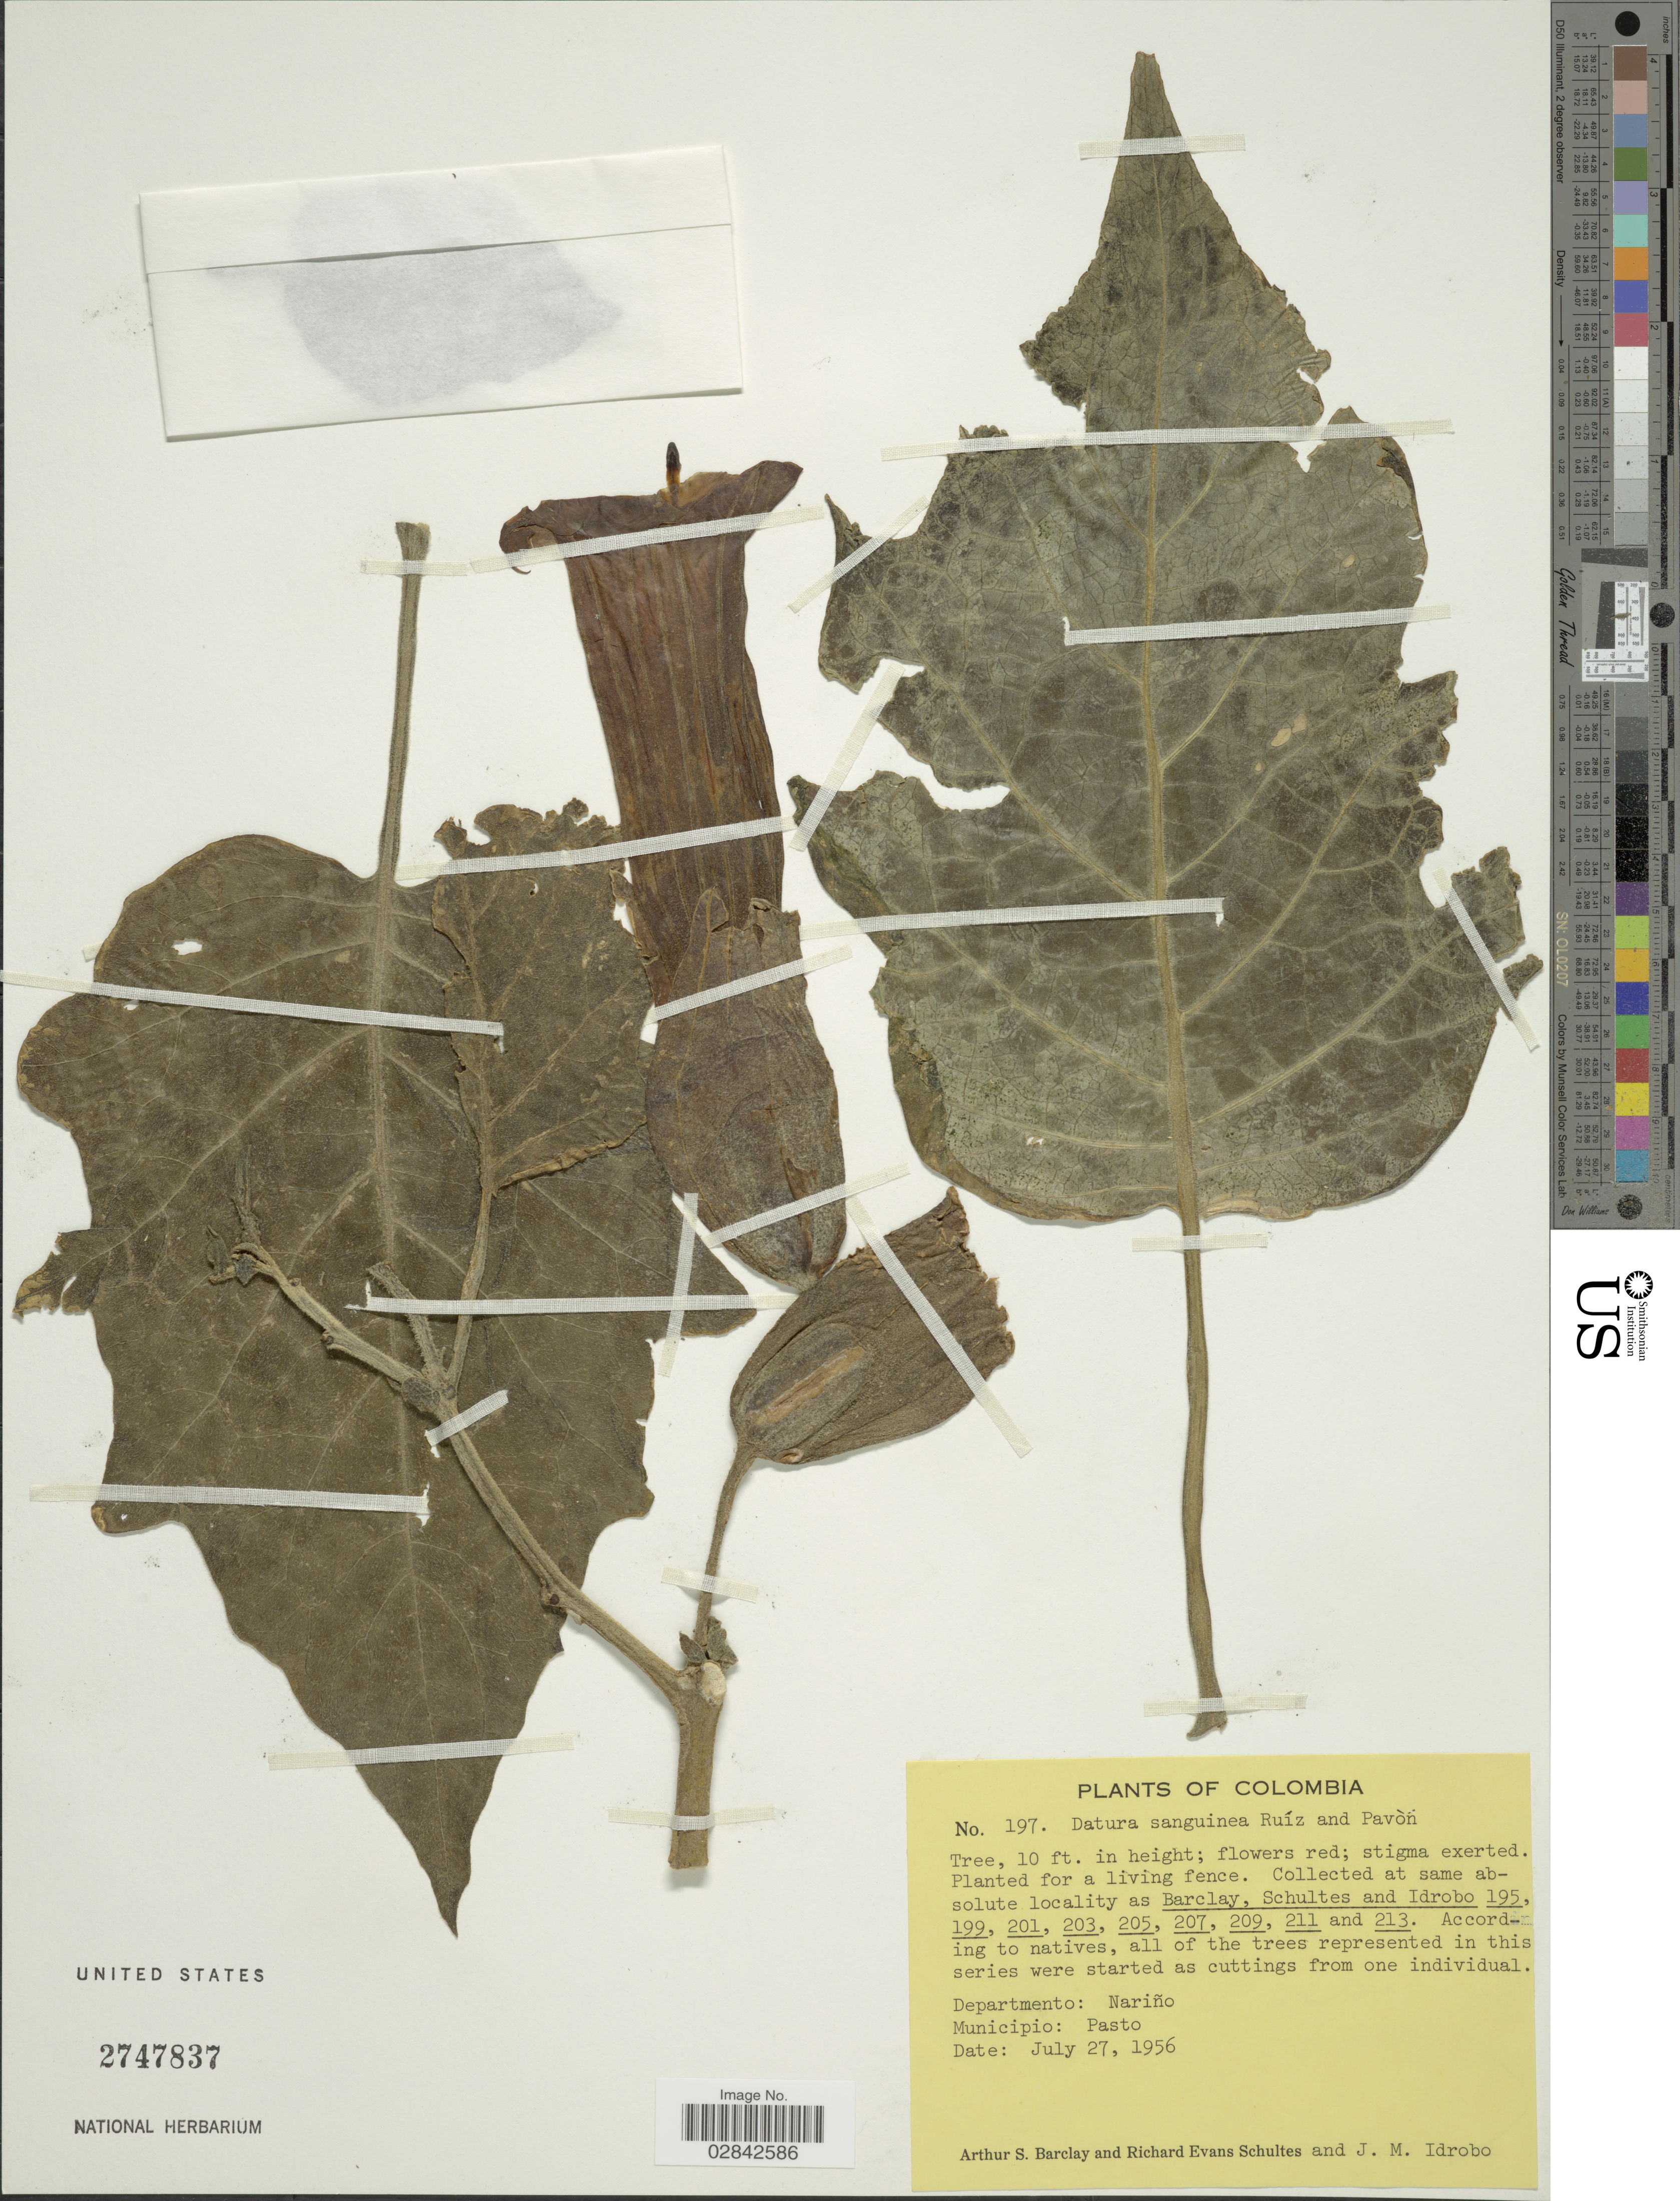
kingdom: Plantae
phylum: Tracheophyta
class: Magnoliopsida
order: Solanales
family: Solanaceae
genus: Brugmansia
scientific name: Brugmansia sanguinea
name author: (Ruiz & Pav.) D. Don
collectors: A. S. Barclay, R. E. Schultes & J. M. Idrobo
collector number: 197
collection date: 1956-07-27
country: Colombia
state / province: Nariño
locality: Departmento: Nariño. Municipio: Pasto.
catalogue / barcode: US 2747837